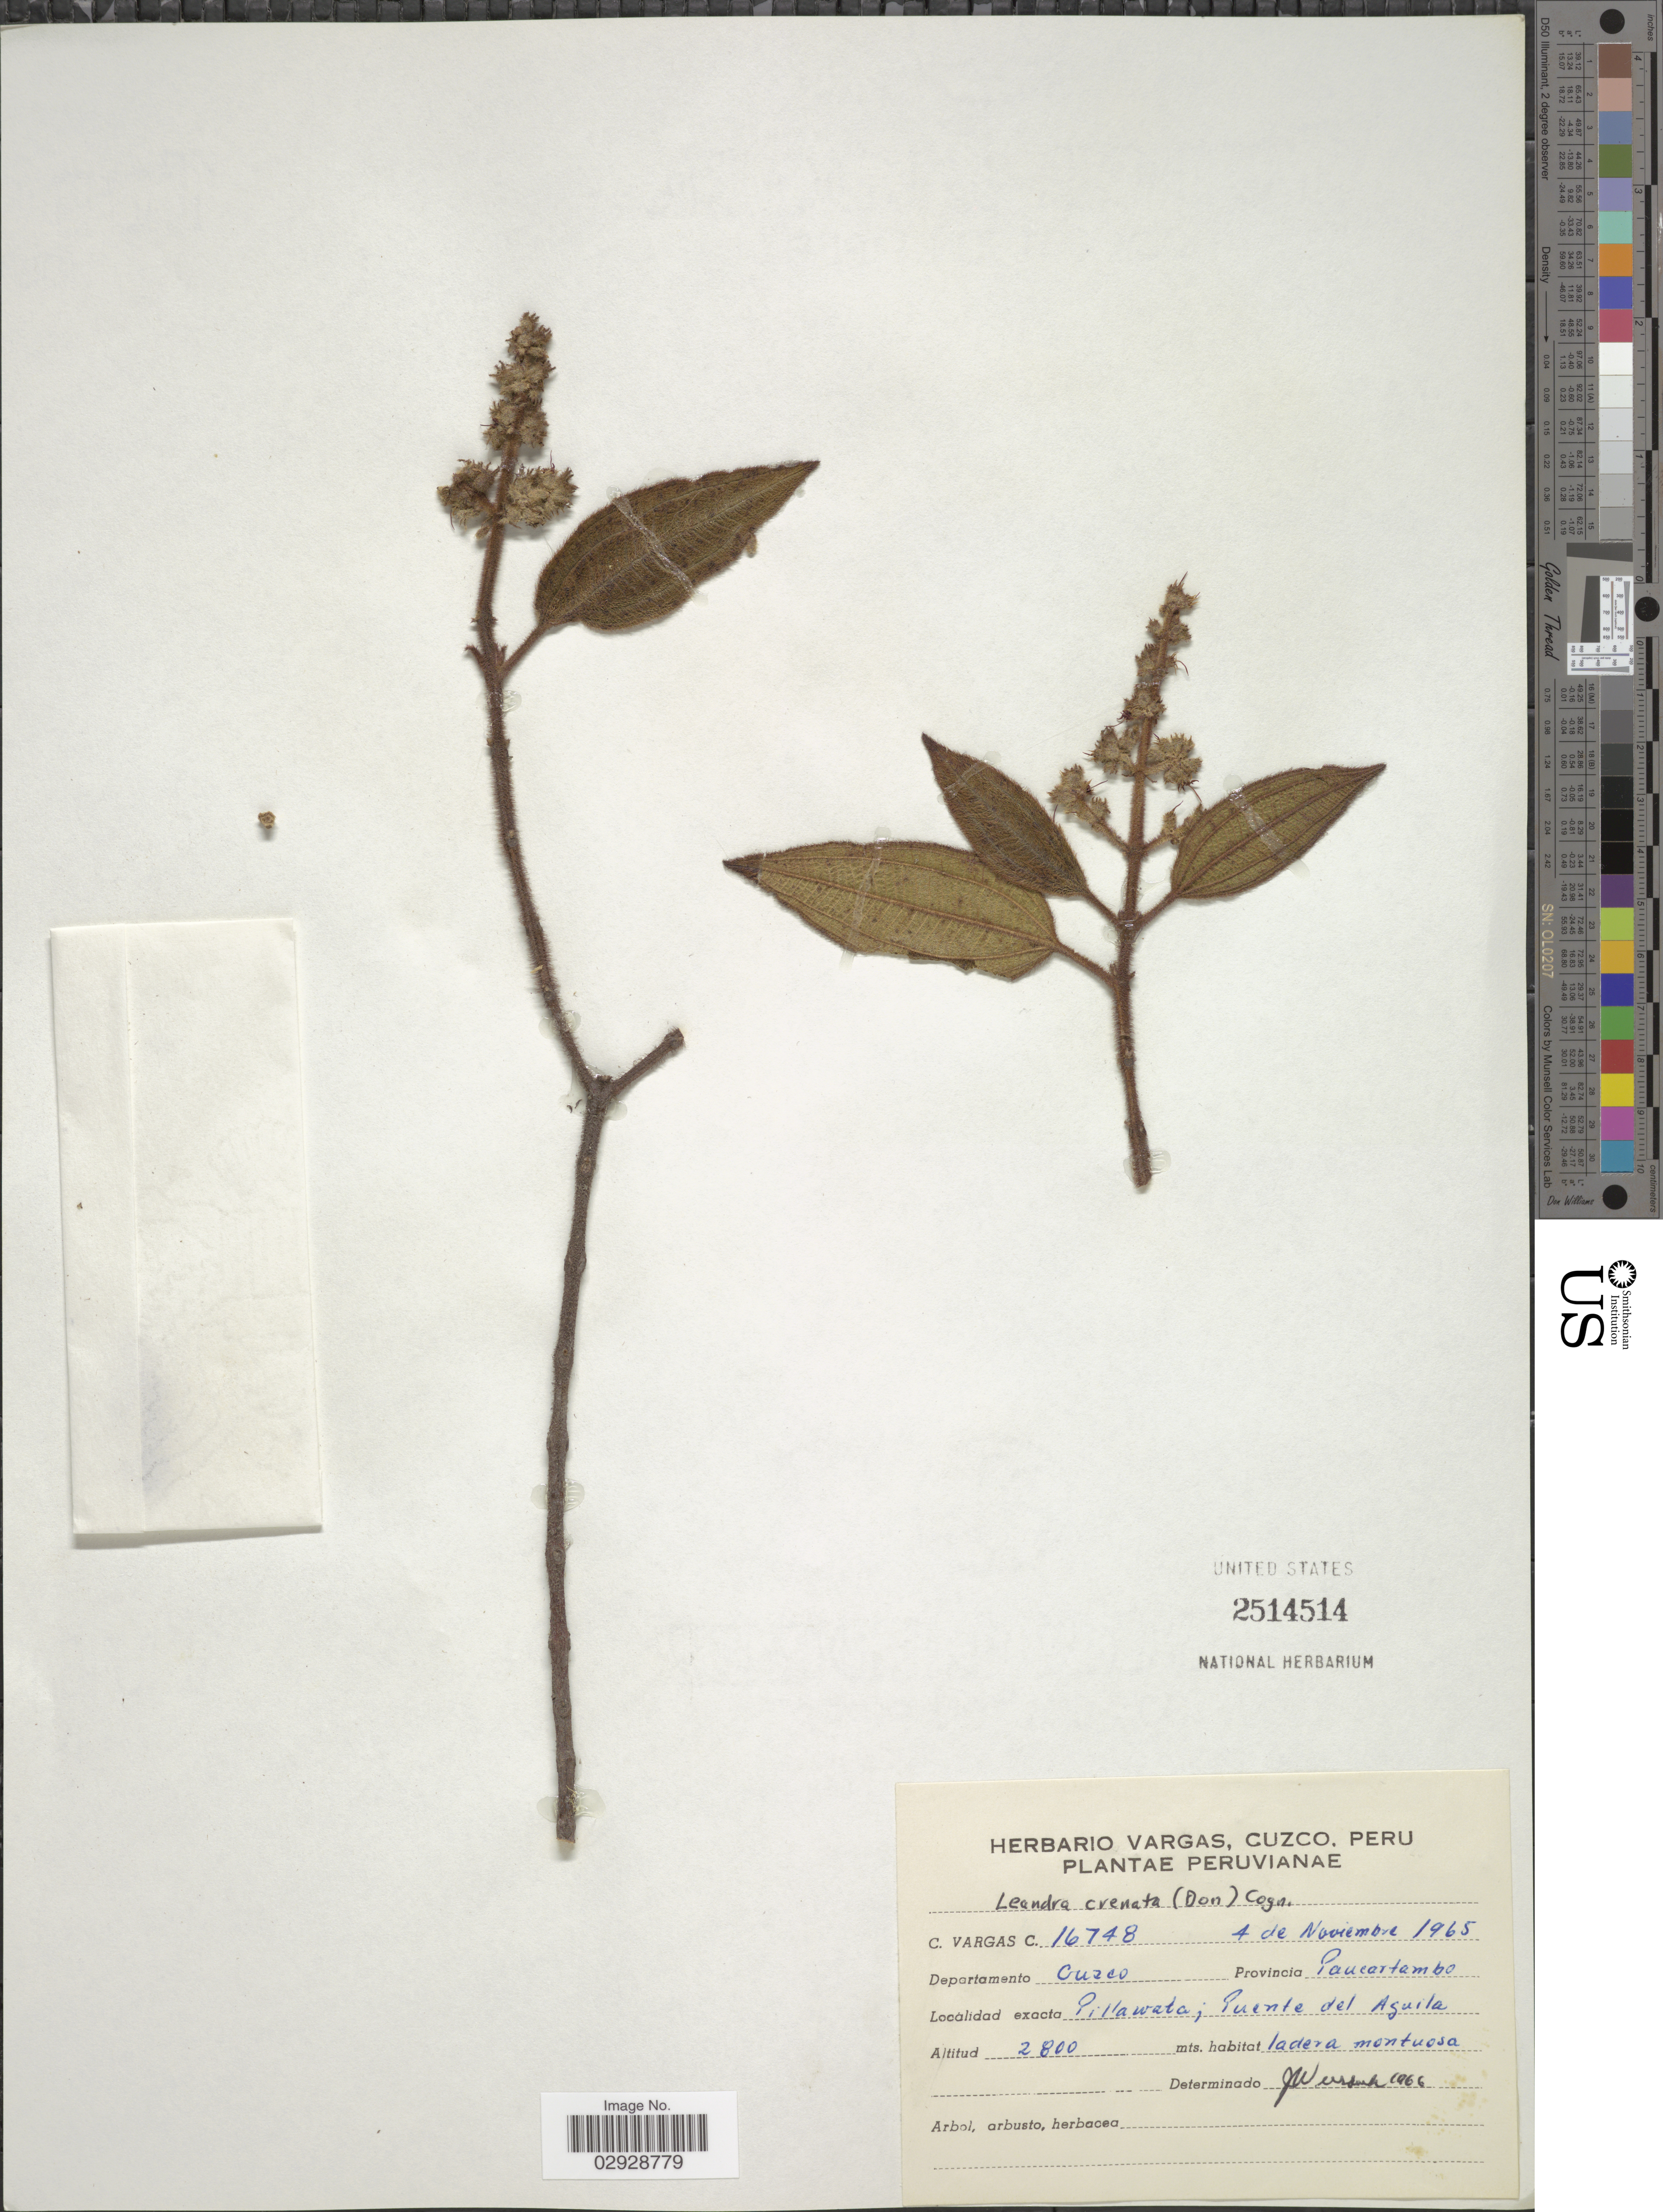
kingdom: Plantae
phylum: Tracheophyta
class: Magnoliopsida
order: Myrtales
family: Melastomataceae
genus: Leandra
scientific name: Leandra crenata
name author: (D. Don) Cogn.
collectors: C. Vargas Calderón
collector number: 16748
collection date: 1965-11-04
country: Peru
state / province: Cusco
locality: Departamento Cuzco. Provincia Paucartambo. Pillawata; Puente del Aguila.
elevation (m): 2800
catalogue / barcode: US 2514514